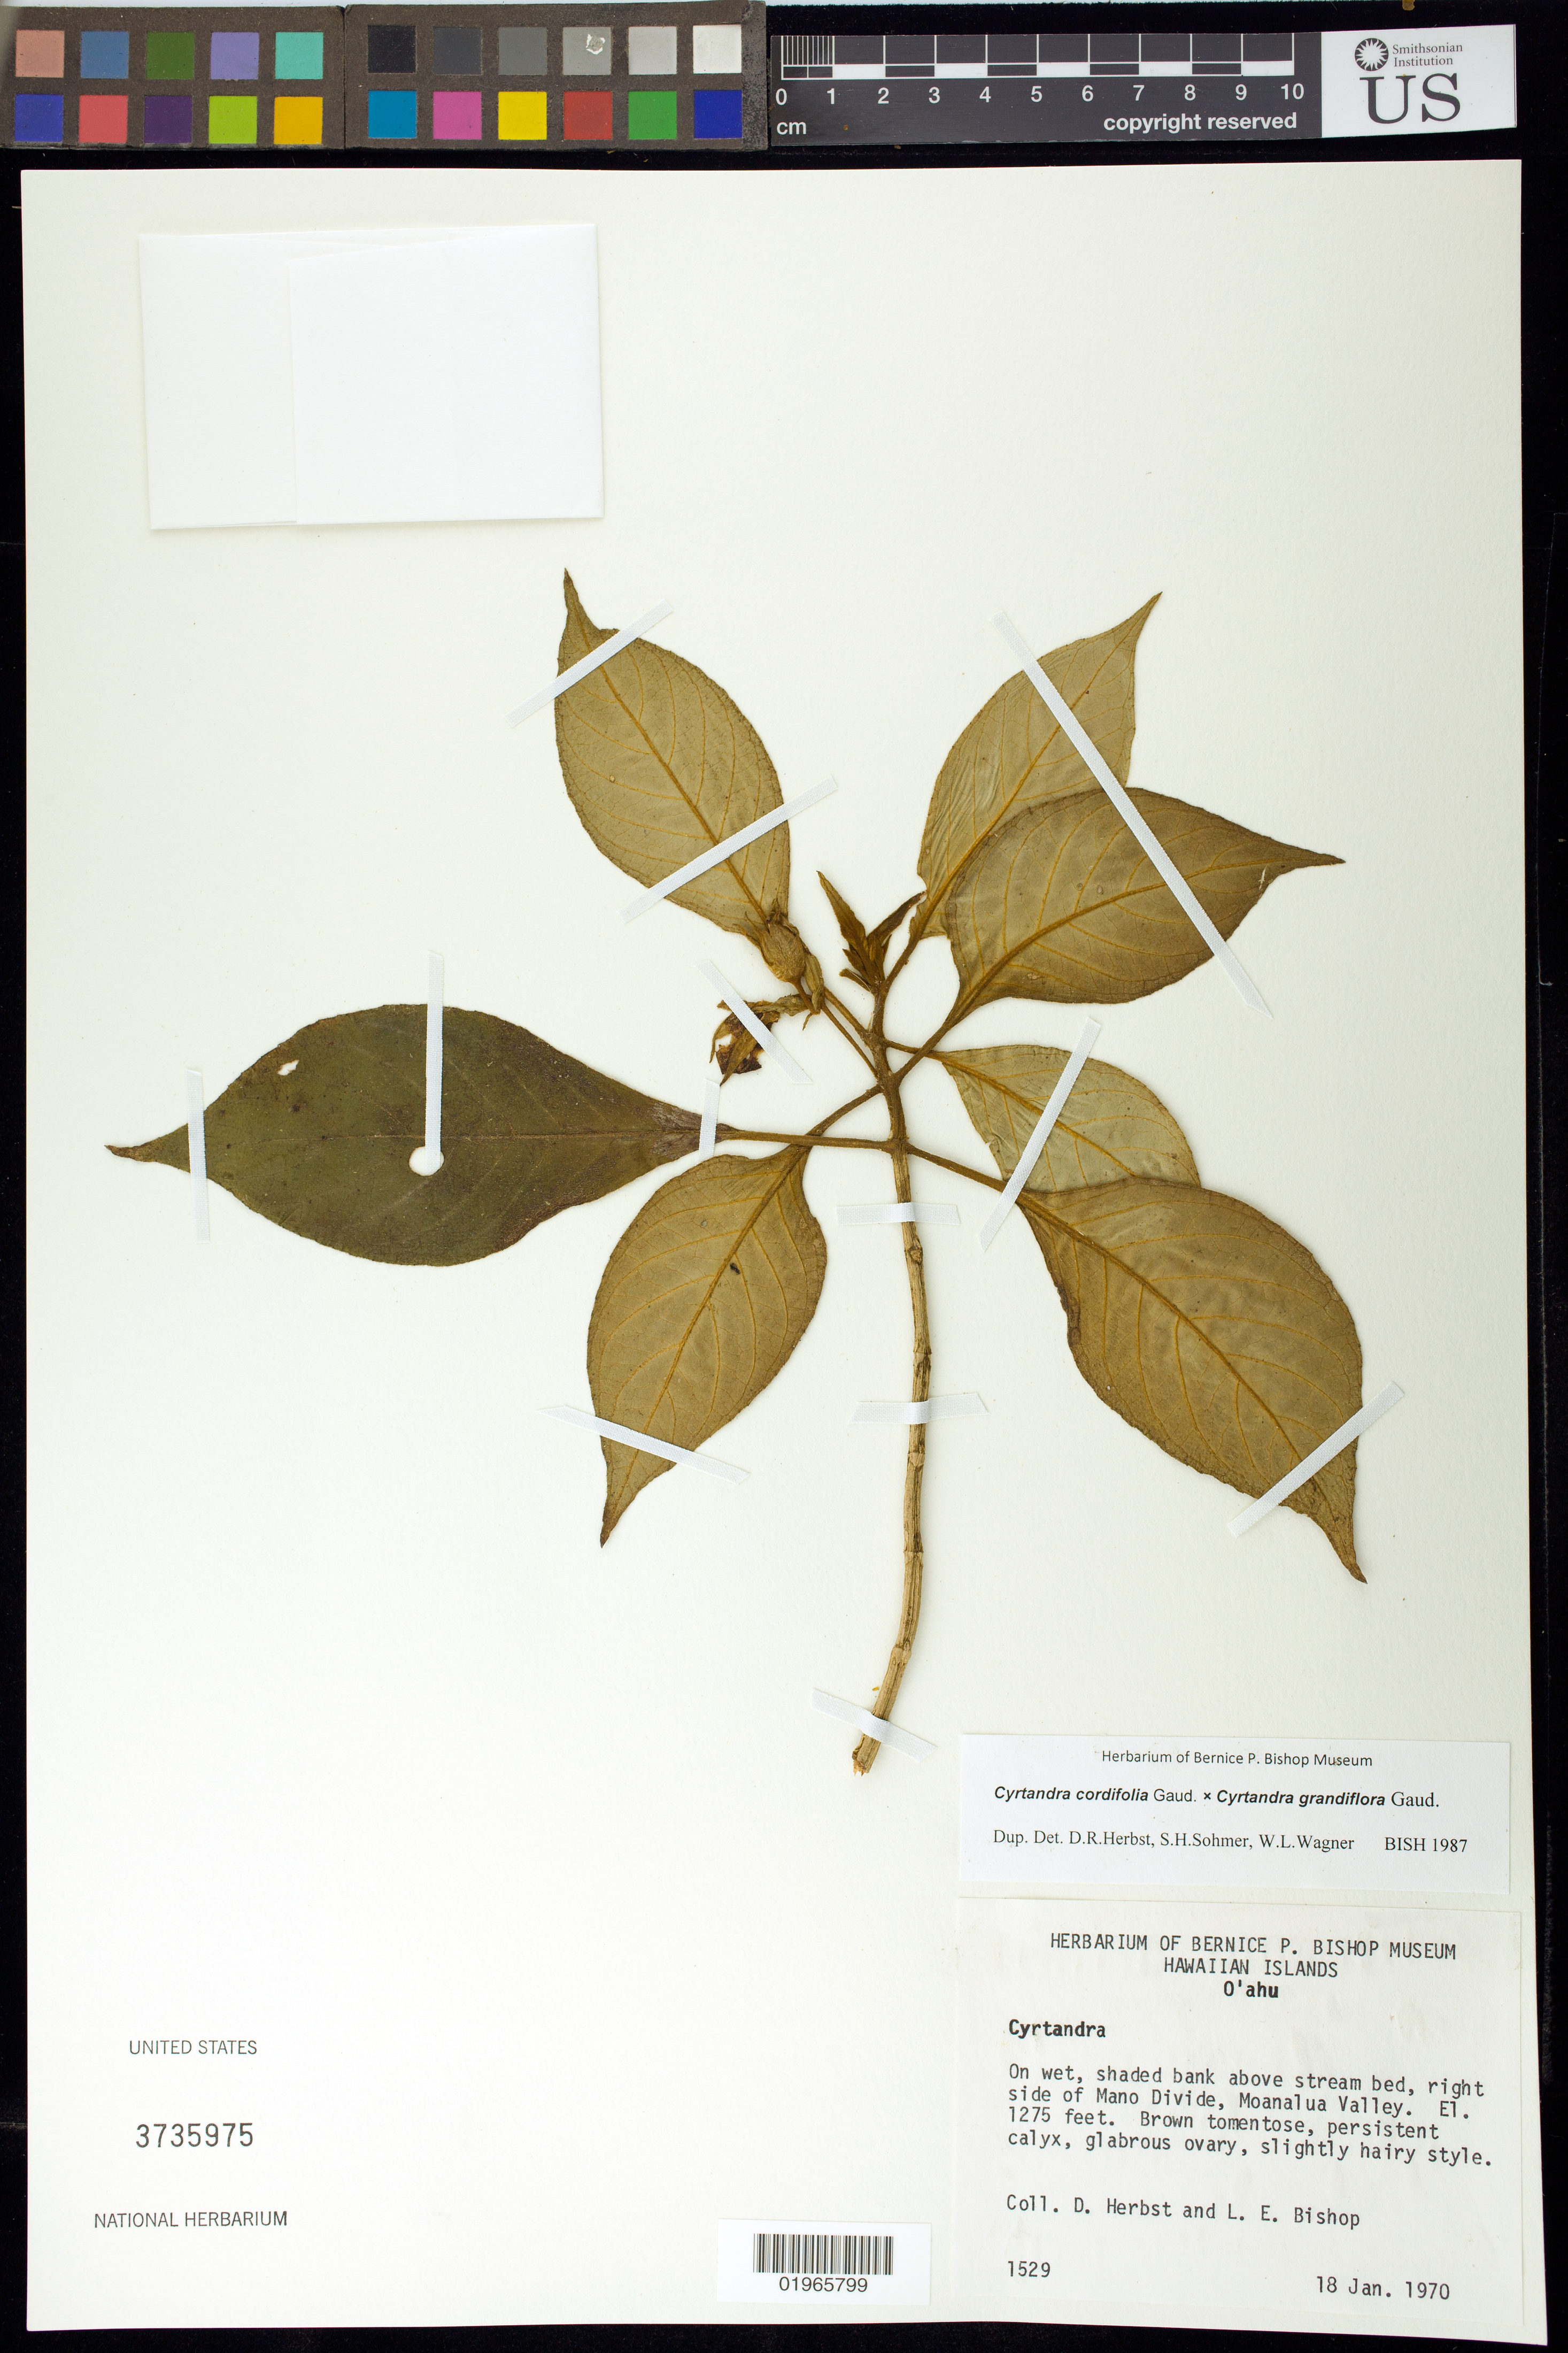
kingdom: Plantae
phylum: Tracheophyta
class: Magnoliopsida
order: Lamiales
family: Gesneriaceae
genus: Cyrtandra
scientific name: Cyrtandra cordifolia x C. grandiflora Gaudich.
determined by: Herbst, D. R.; Sohmer, S. H.; Wagner, W. L.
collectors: D. R. Herbst & L. E. Bishop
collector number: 1529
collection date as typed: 18 Jan 1970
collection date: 1970-01-18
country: United States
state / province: Hawaii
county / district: Honolulu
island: Oahu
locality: Above stream bed, right side of Mano divide, Moanalua Valley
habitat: Wet, shaded bank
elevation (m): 389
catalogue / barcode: US 3735975